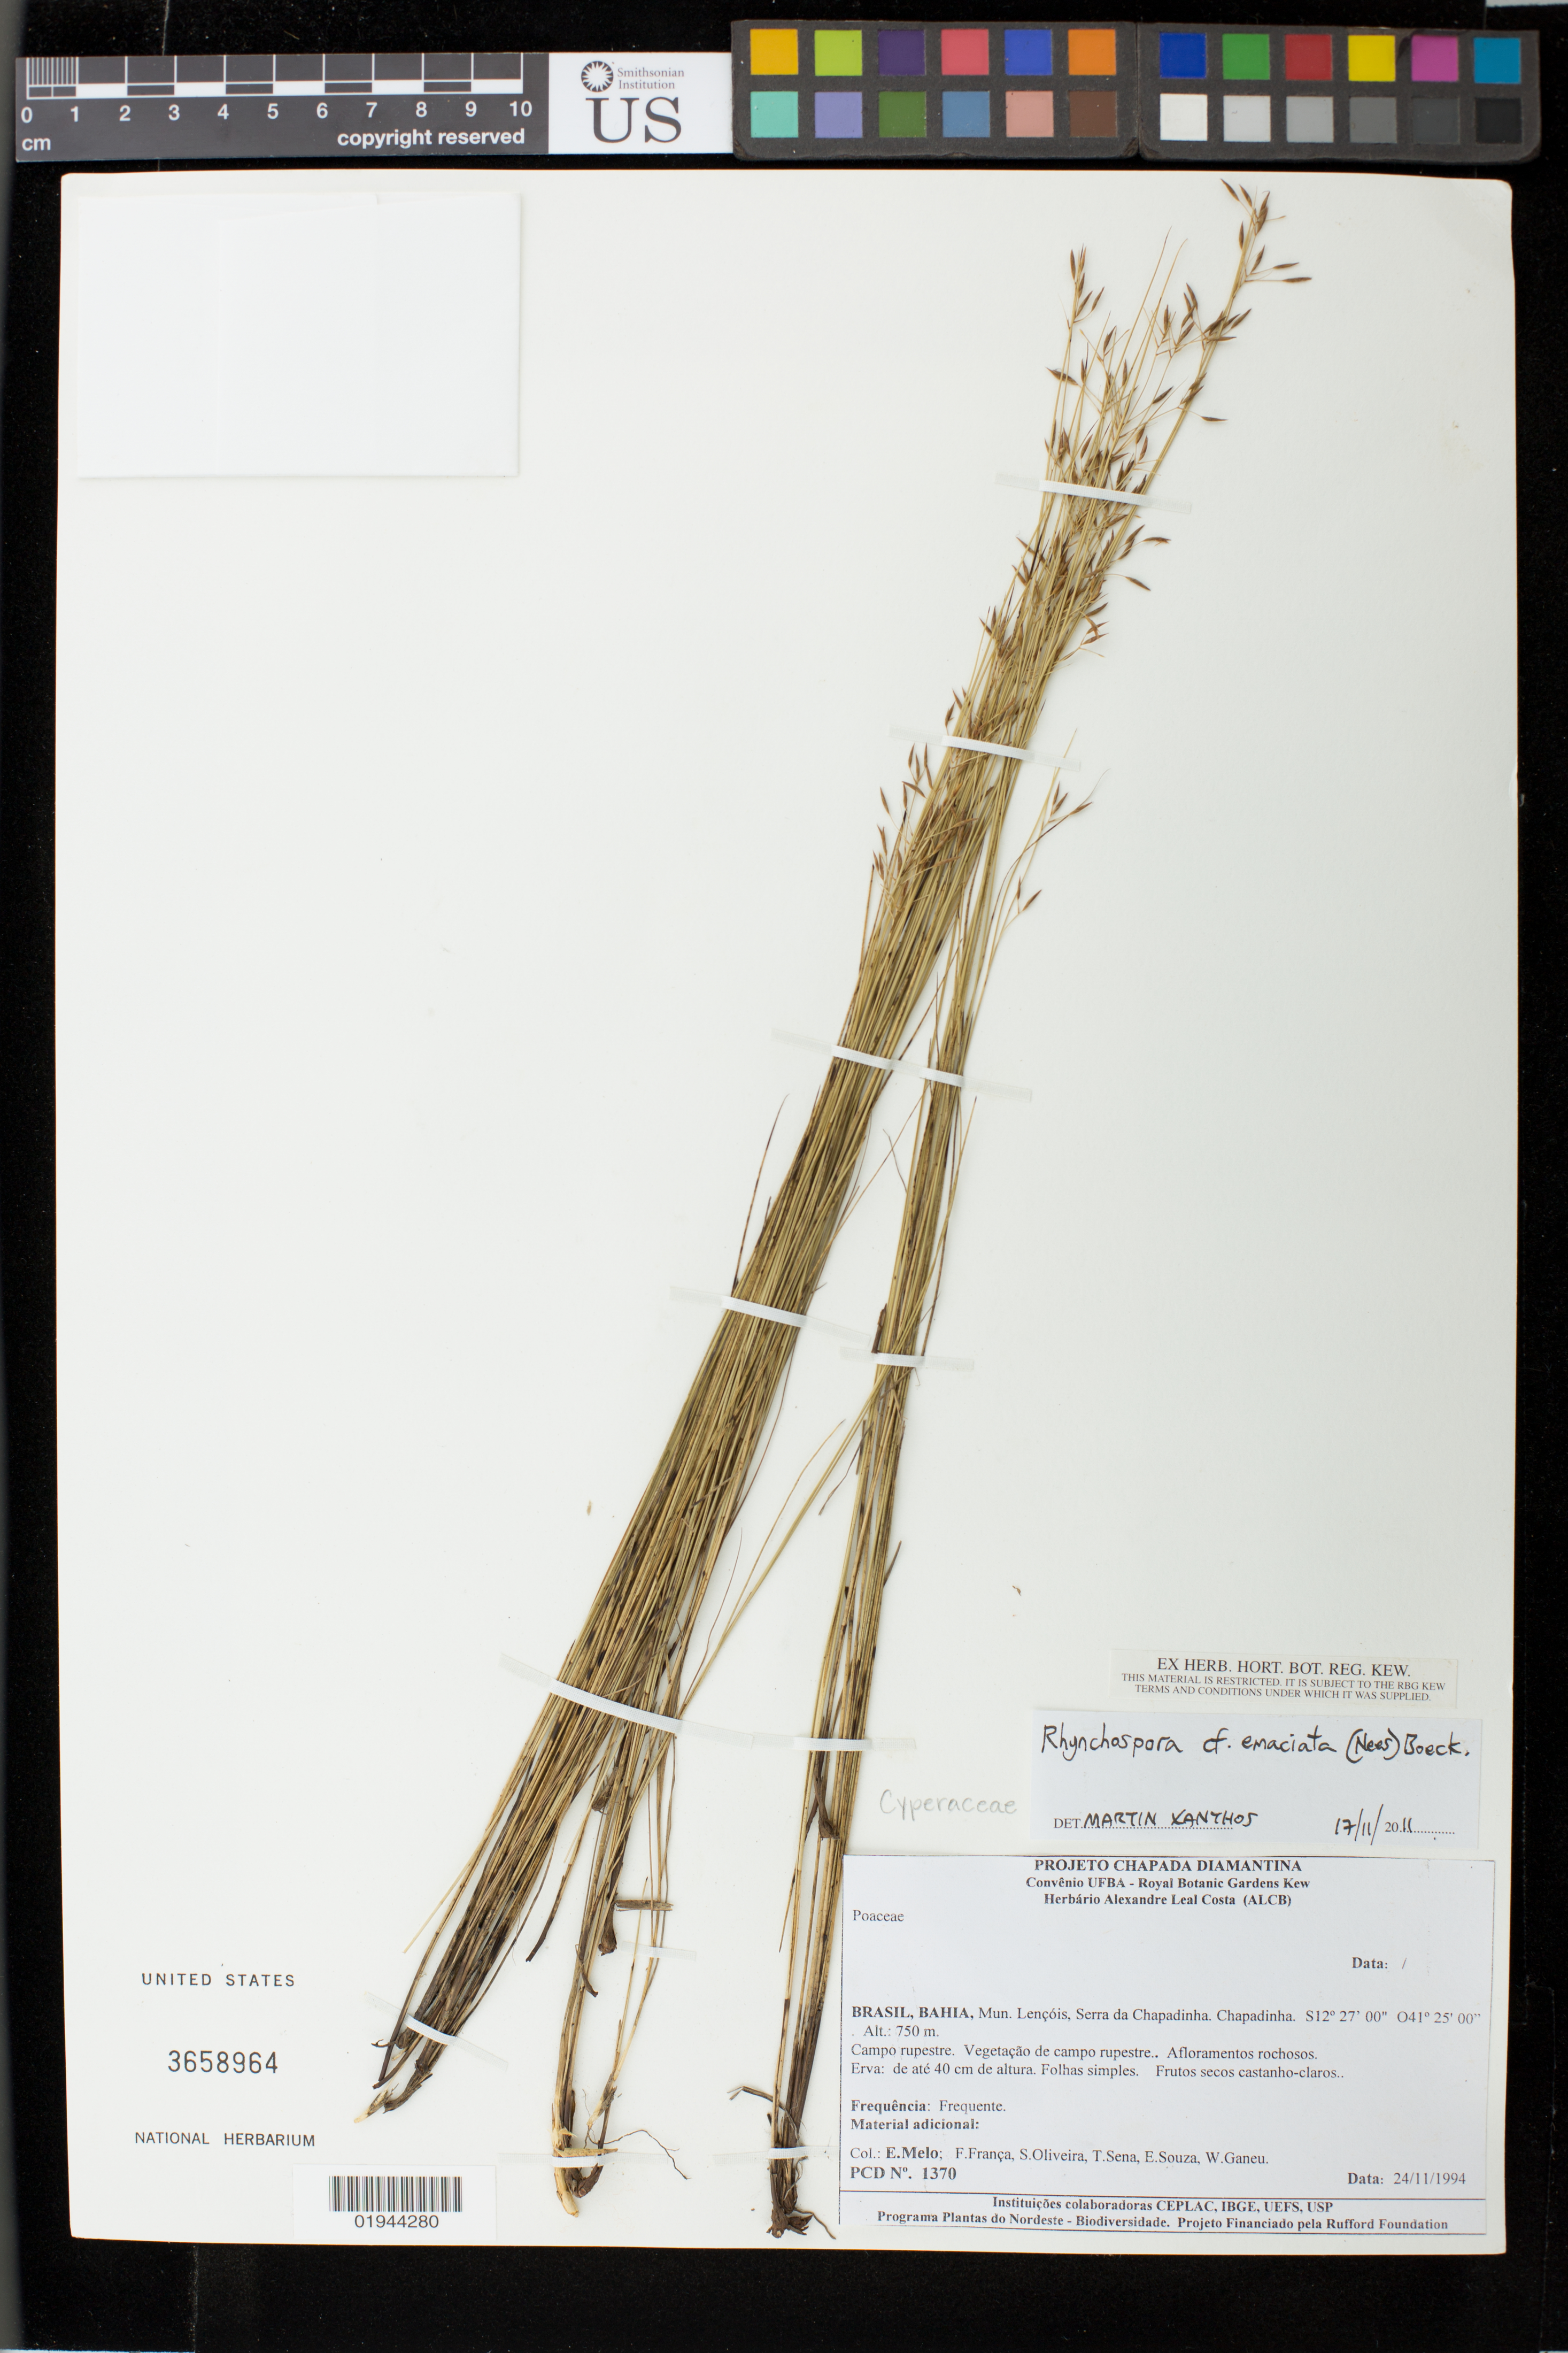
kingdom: Plantae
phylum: Tracheophyta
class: Liliopsida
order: Poales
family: Cyperaceae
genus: Rhynchospora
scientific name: Rhynchospora emaciata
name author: (Nees) Boeckeler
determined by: Xanthos, M. D.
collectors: E. Melo, F. França, S. Oliveira, T. Sena, E. Souza & W. Ganeu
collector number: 1370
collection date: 1994-11-24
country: Brazil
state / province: Bahia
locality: Mun. Lencois, Serra da Chapadinha. Chapadinha.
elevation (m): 750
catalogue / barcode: US 3658964